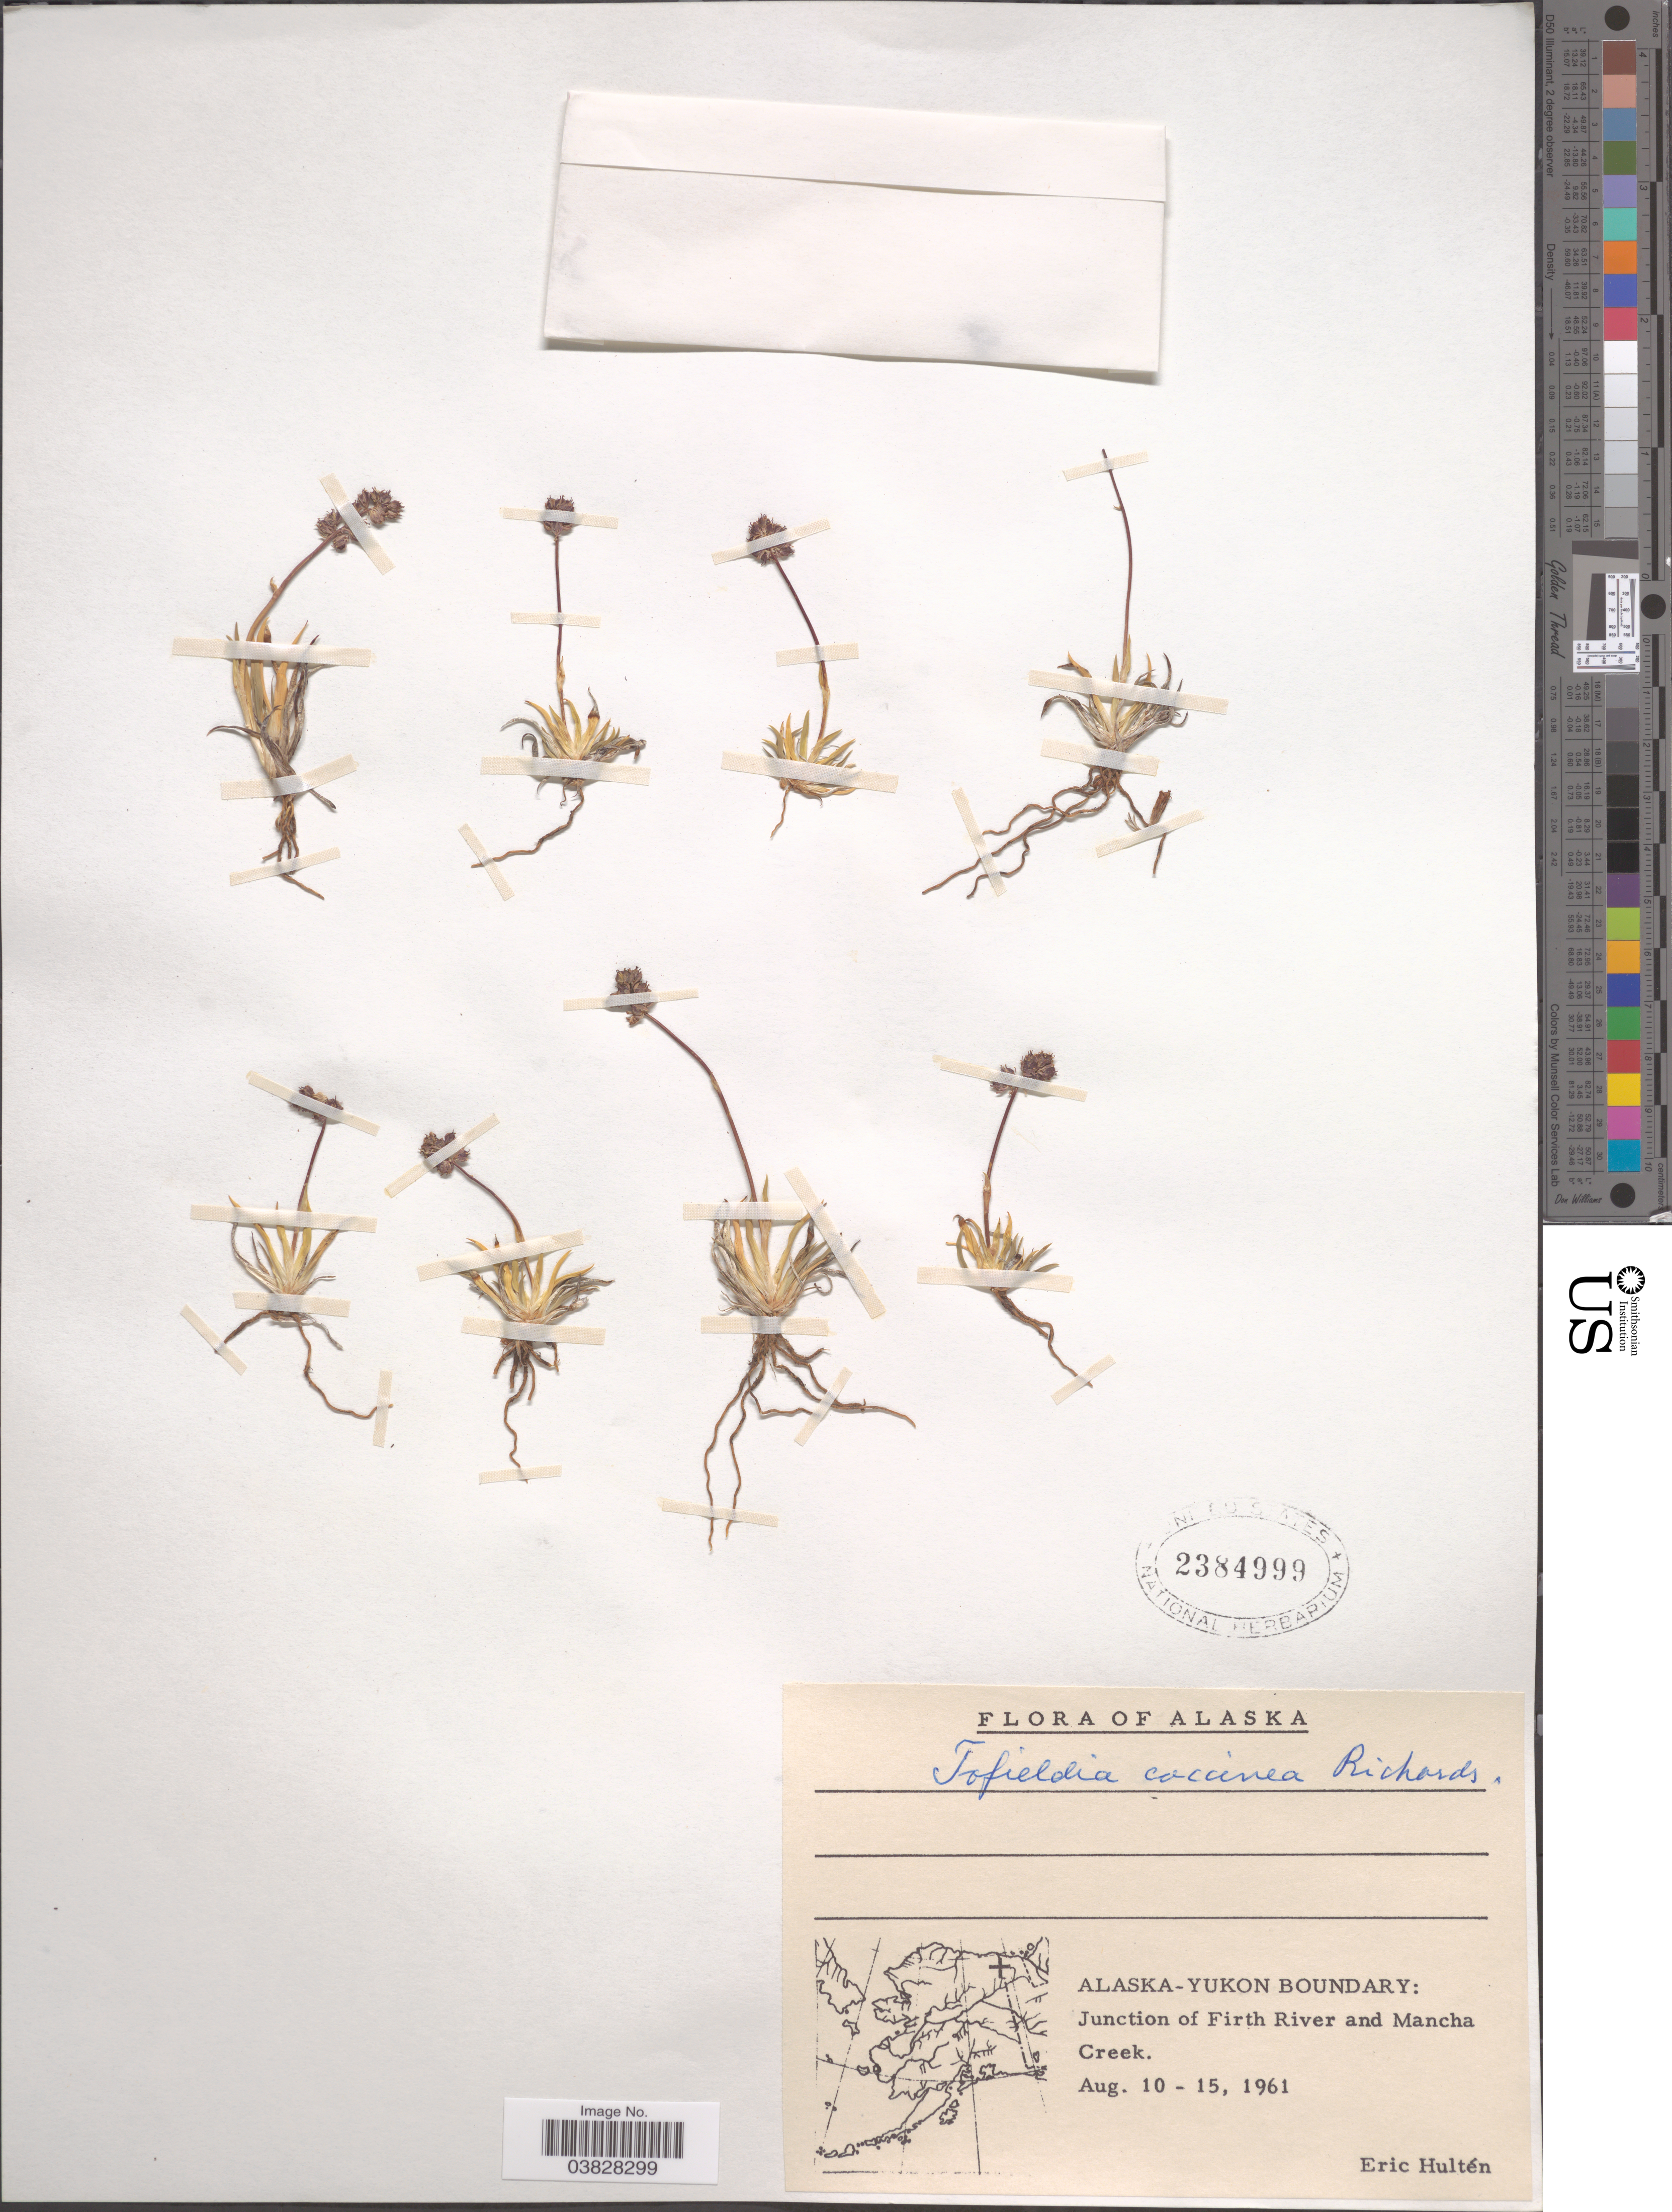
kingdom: Plantae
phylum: Tracheophyta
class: Liliopsida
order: Alismatales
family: Tofieldiaceae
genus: Tofieldia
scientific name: Tofieldia coccinea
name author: Richardson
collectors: E. G. Hultén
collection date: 1961-08-10/1961-08-15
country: United States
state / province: Alaska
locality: Alaska-Yukon Boundary: Junction of Firth River and Mancha Creek.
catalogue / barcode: US 2384999